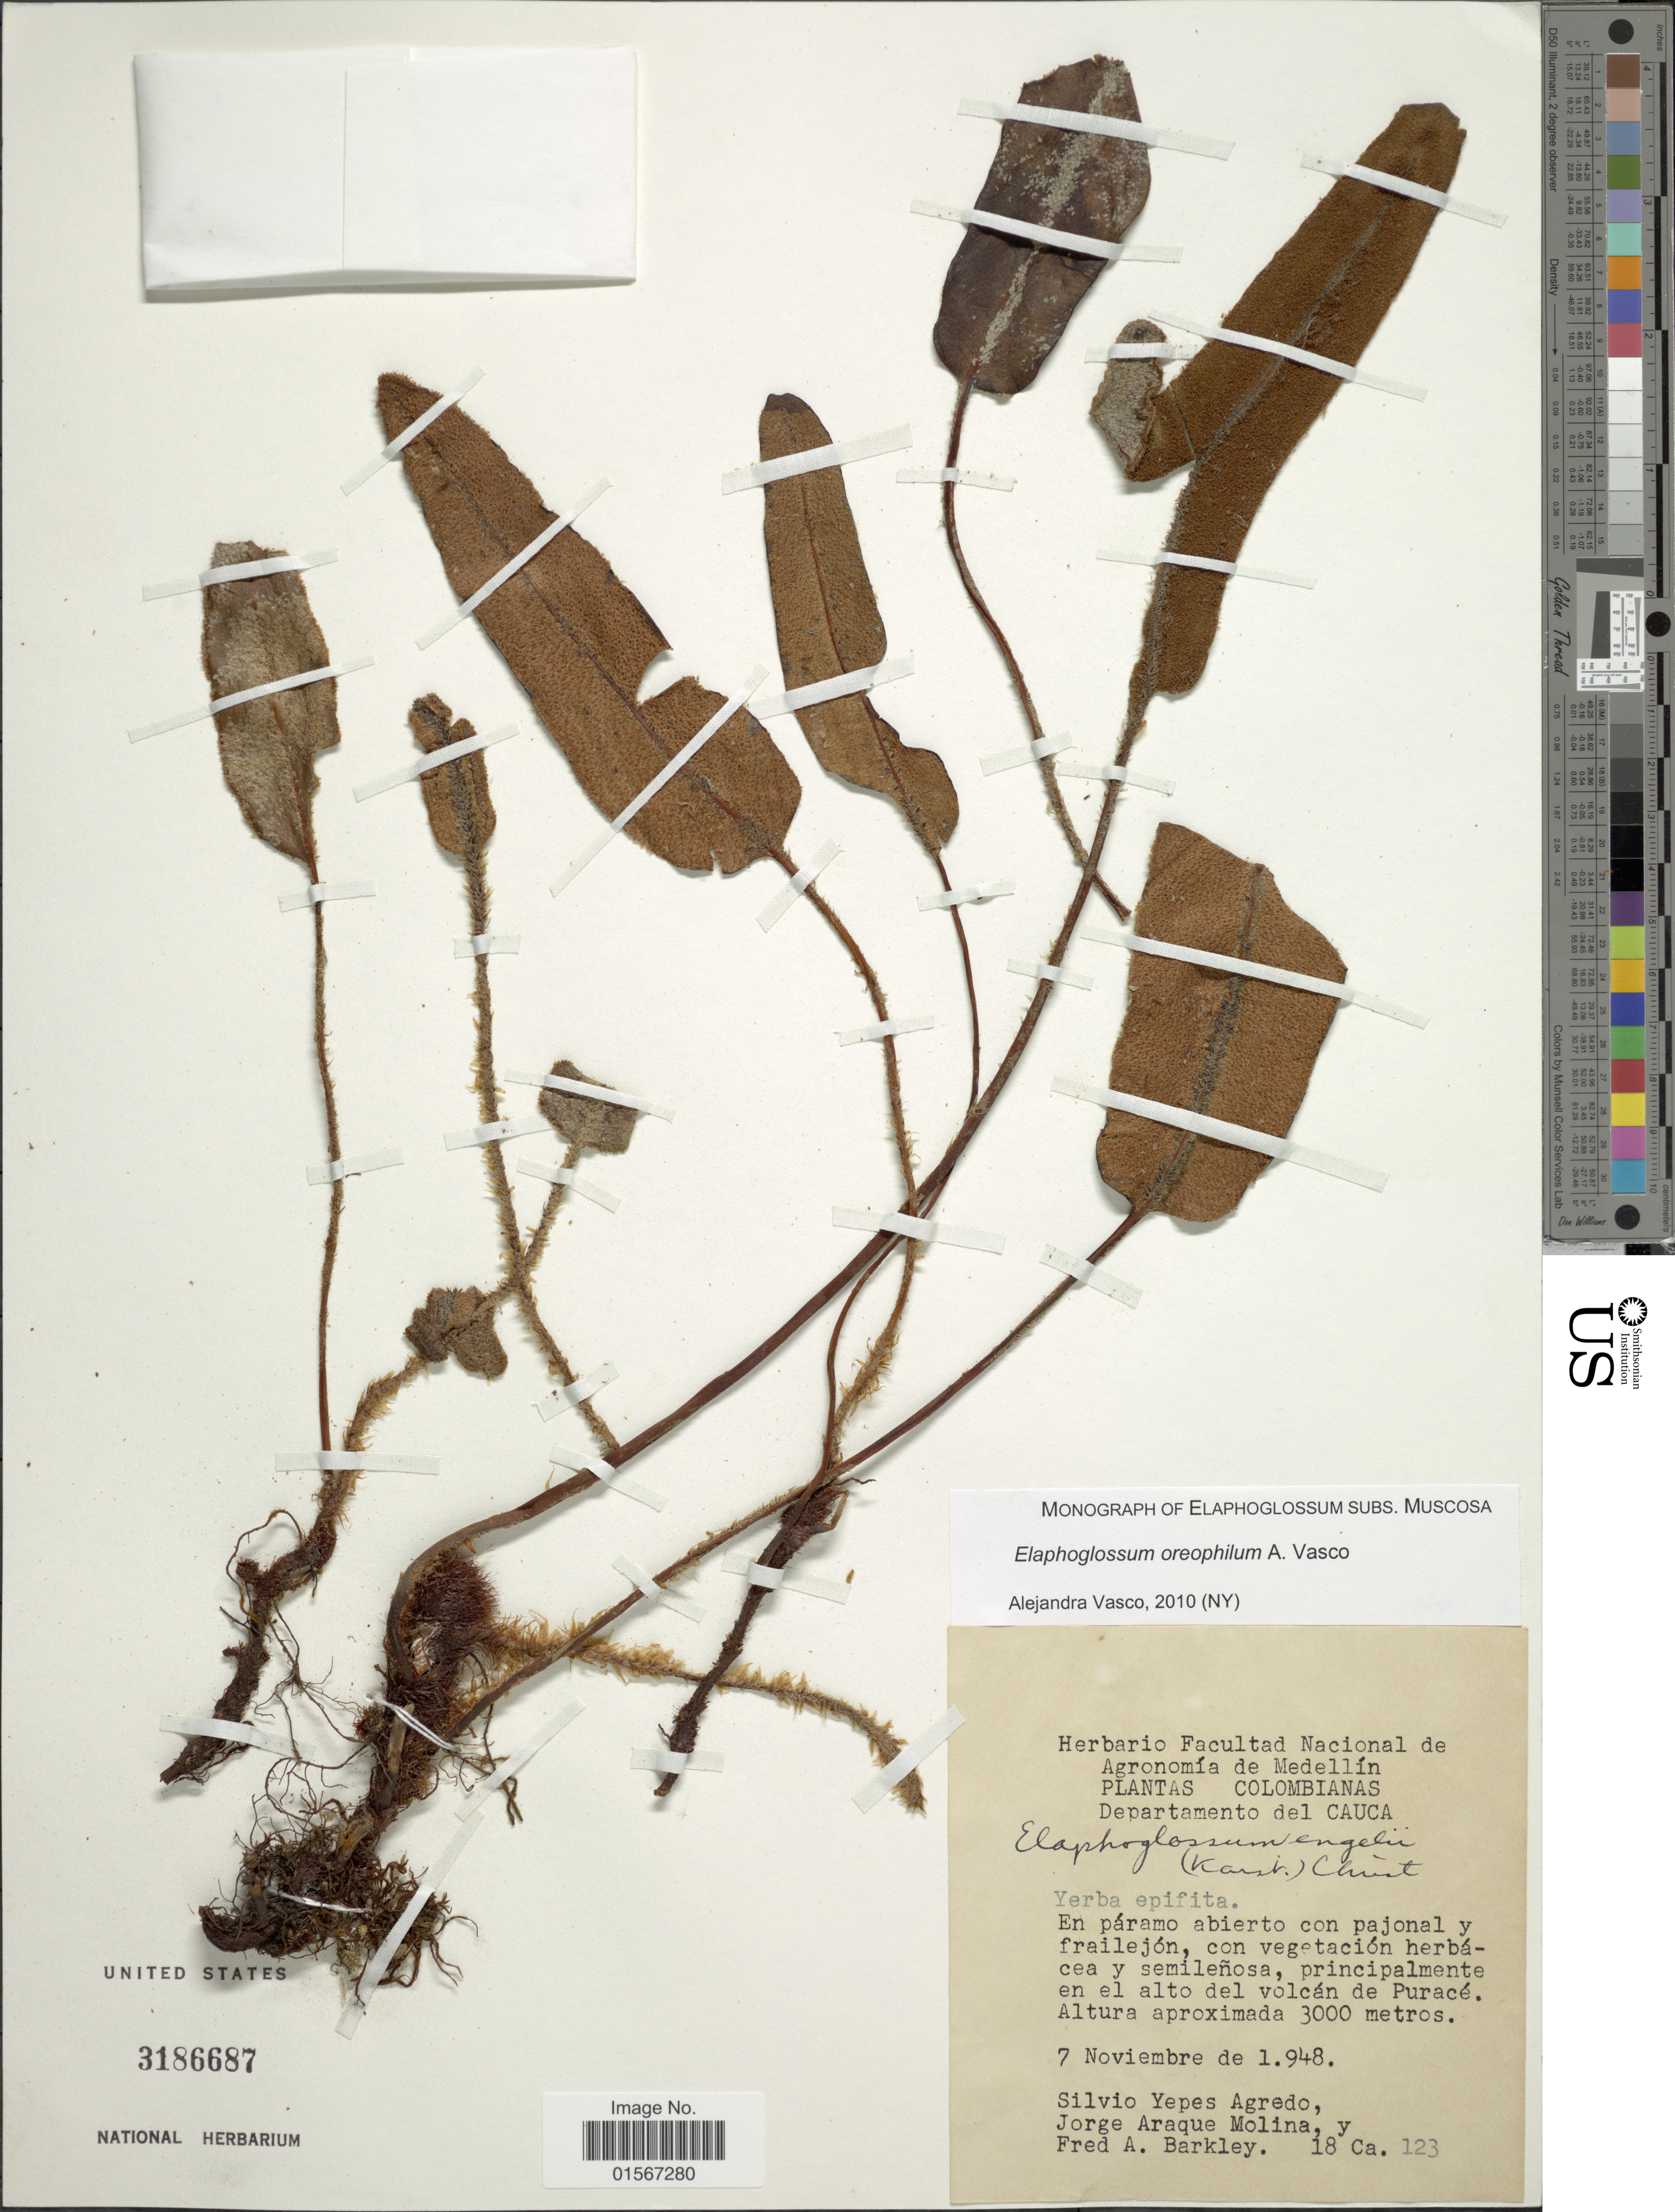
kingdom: Plantae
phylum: Tracheophyta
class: Polypodiopsida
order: Polypodiales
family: Dryopteridaceae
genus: Elaphoglossum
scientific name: Elaphoglossum oreophilum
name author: A. Vasco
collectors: S. Yepes-Agredo, J. A. Molina & F. A. Barkley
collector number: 18CA123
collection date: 1948-11-07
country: Colombia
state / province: Cauca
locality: Colombianas, Departamento del Cauca, En páramo abierto con pajonal y frailejón, con vegetación herbácea y semileñosa, principalmente en al alto del volcán de Puracé.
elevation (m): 3000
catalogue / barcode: US 3186687